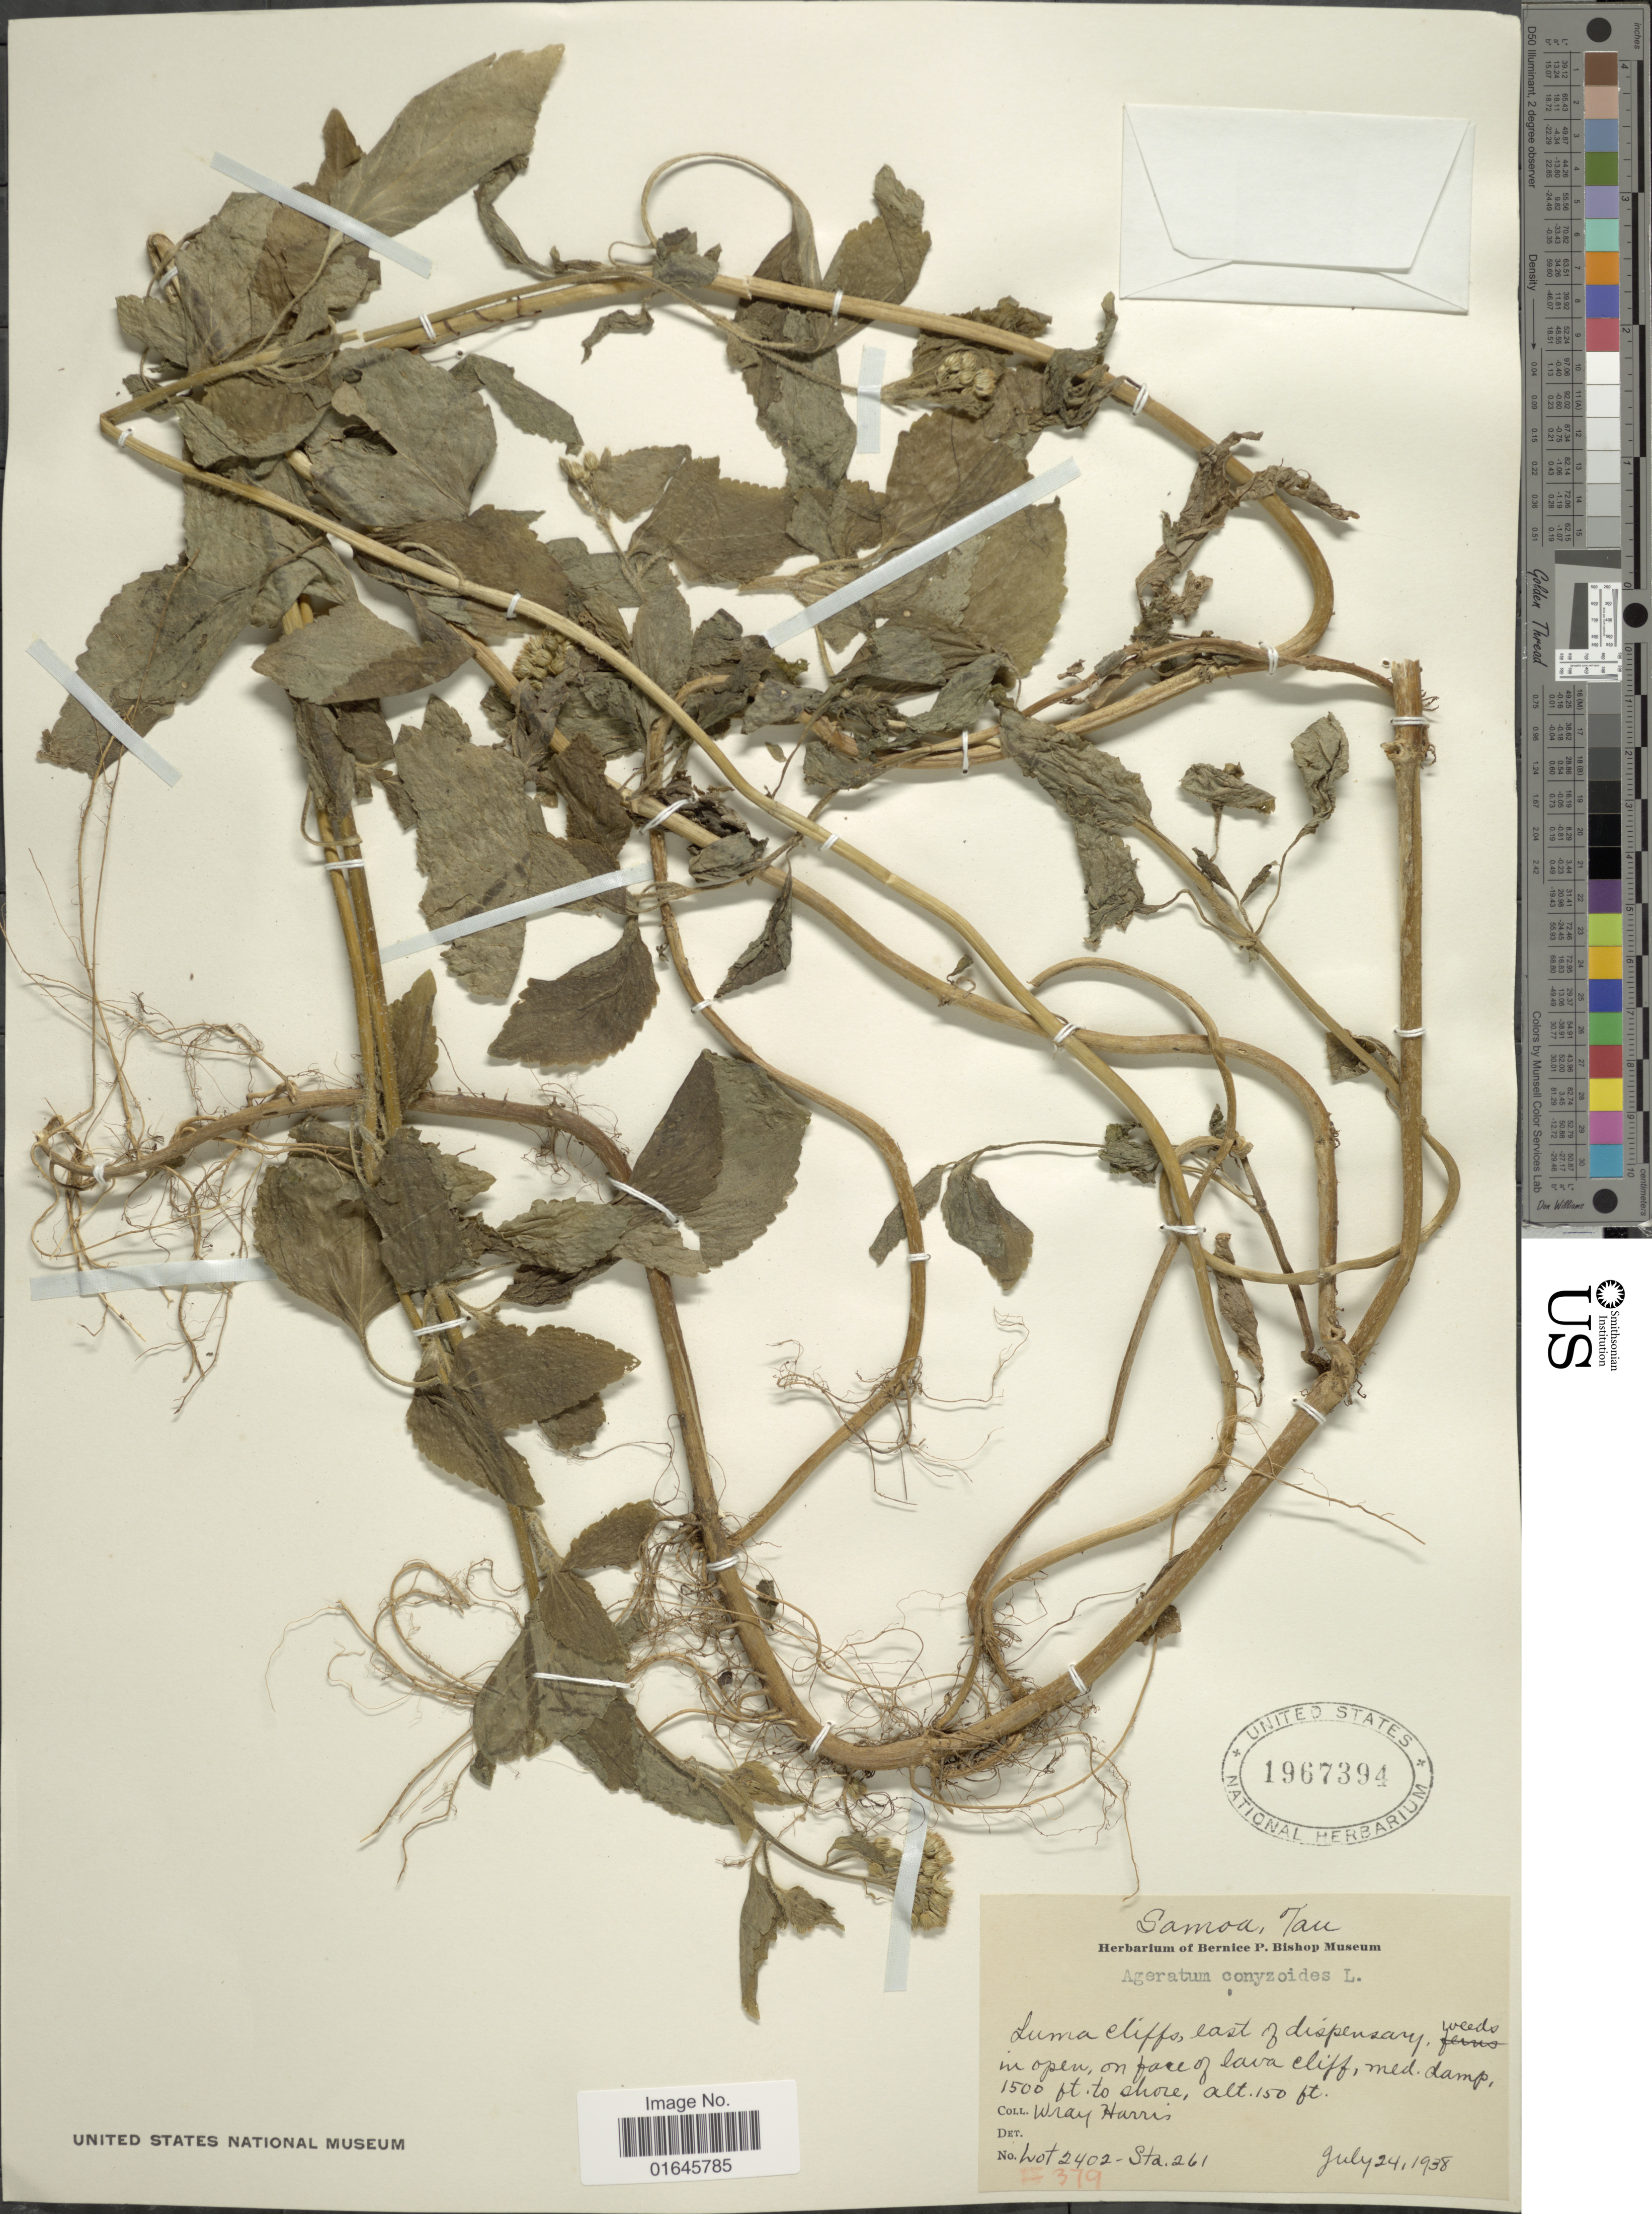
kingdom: Plantae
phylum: Tracheophyta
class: Magnoliopsida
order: Asterales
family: Asteraceae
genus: Ageratum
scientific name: Ageratum conyzoides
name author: L.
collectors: W. Harris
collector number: Wot 2402-Sta.261*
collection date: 1938-07-24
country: American Samoa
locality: Tau, Luma cliffs, east of dispensary, on face of lava cliff, 1500 ft. to shore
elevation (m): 46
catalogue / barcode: US 1967394